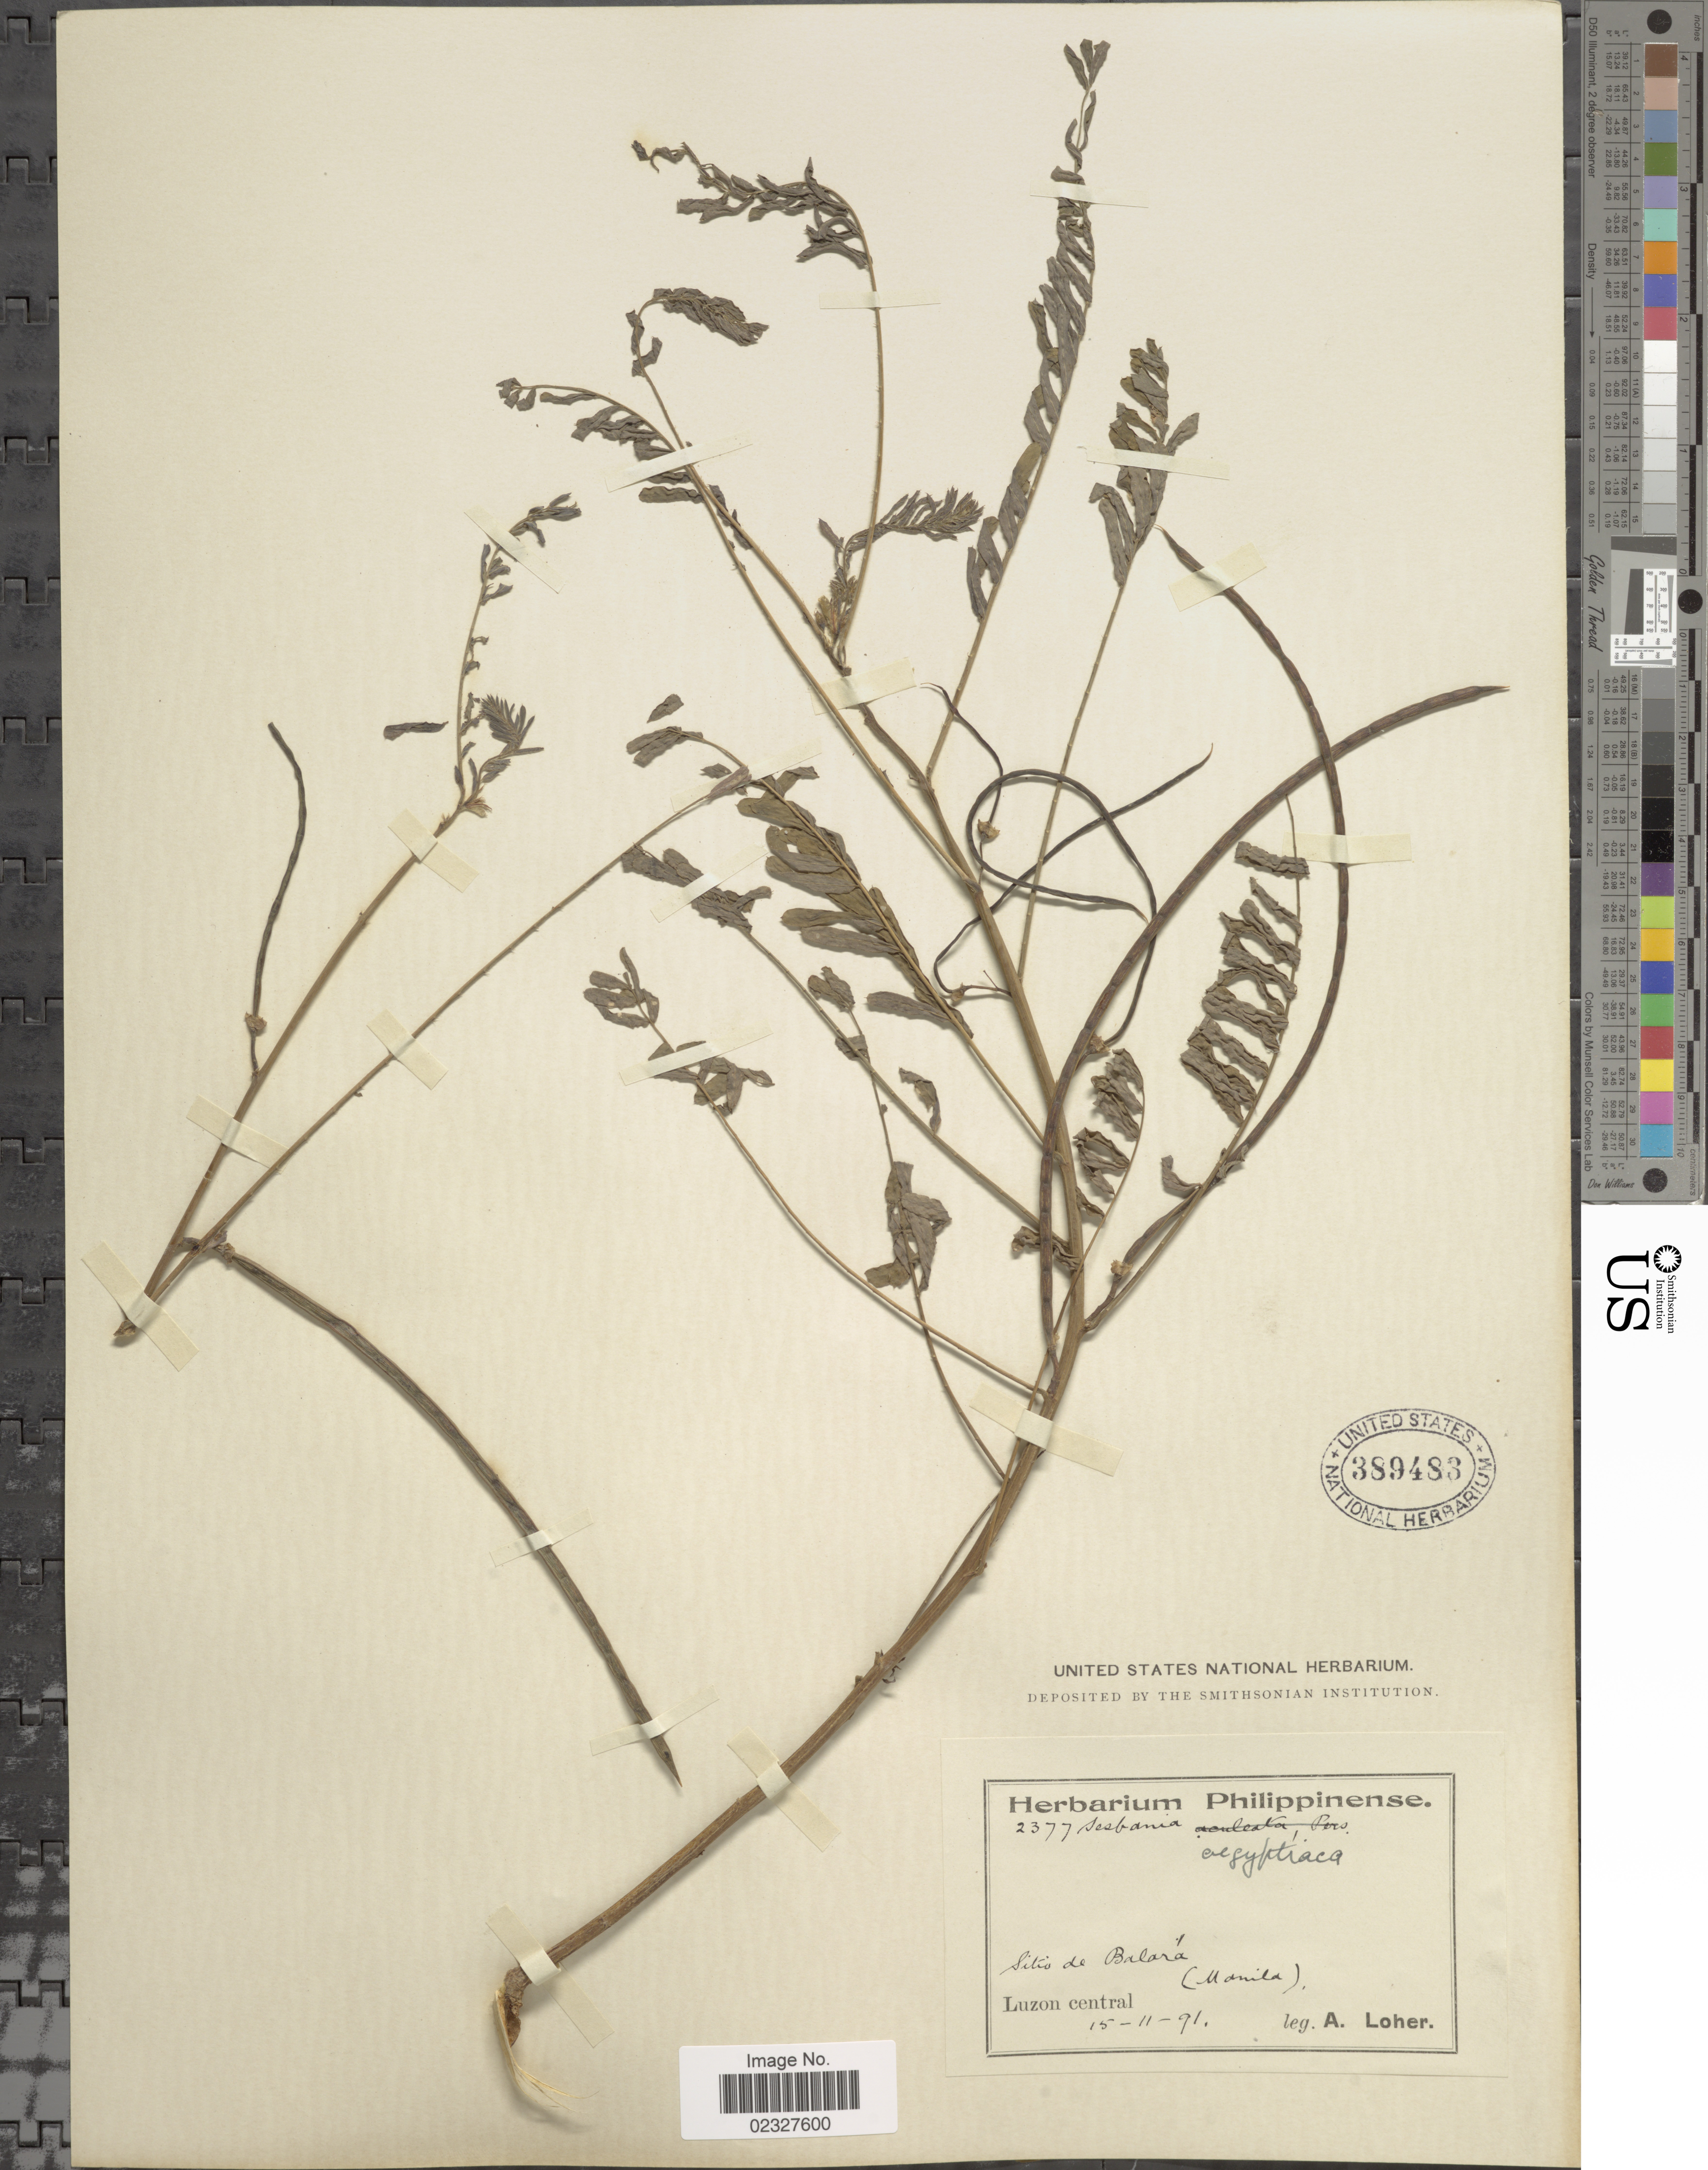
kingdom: Plantae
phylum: Tracheophyta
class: Magnoliopsida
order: Fabales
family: Fabaceae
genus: Sesbania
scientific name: Sesbania cannabina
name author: (Retz.) Poir.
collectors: A. Loher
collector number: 2377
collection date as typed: Transcribed d/m/y: 15/11/91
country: Philippines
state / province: Central Luzon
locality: Sitio de Balara, (Manila)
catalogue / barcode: US 389483